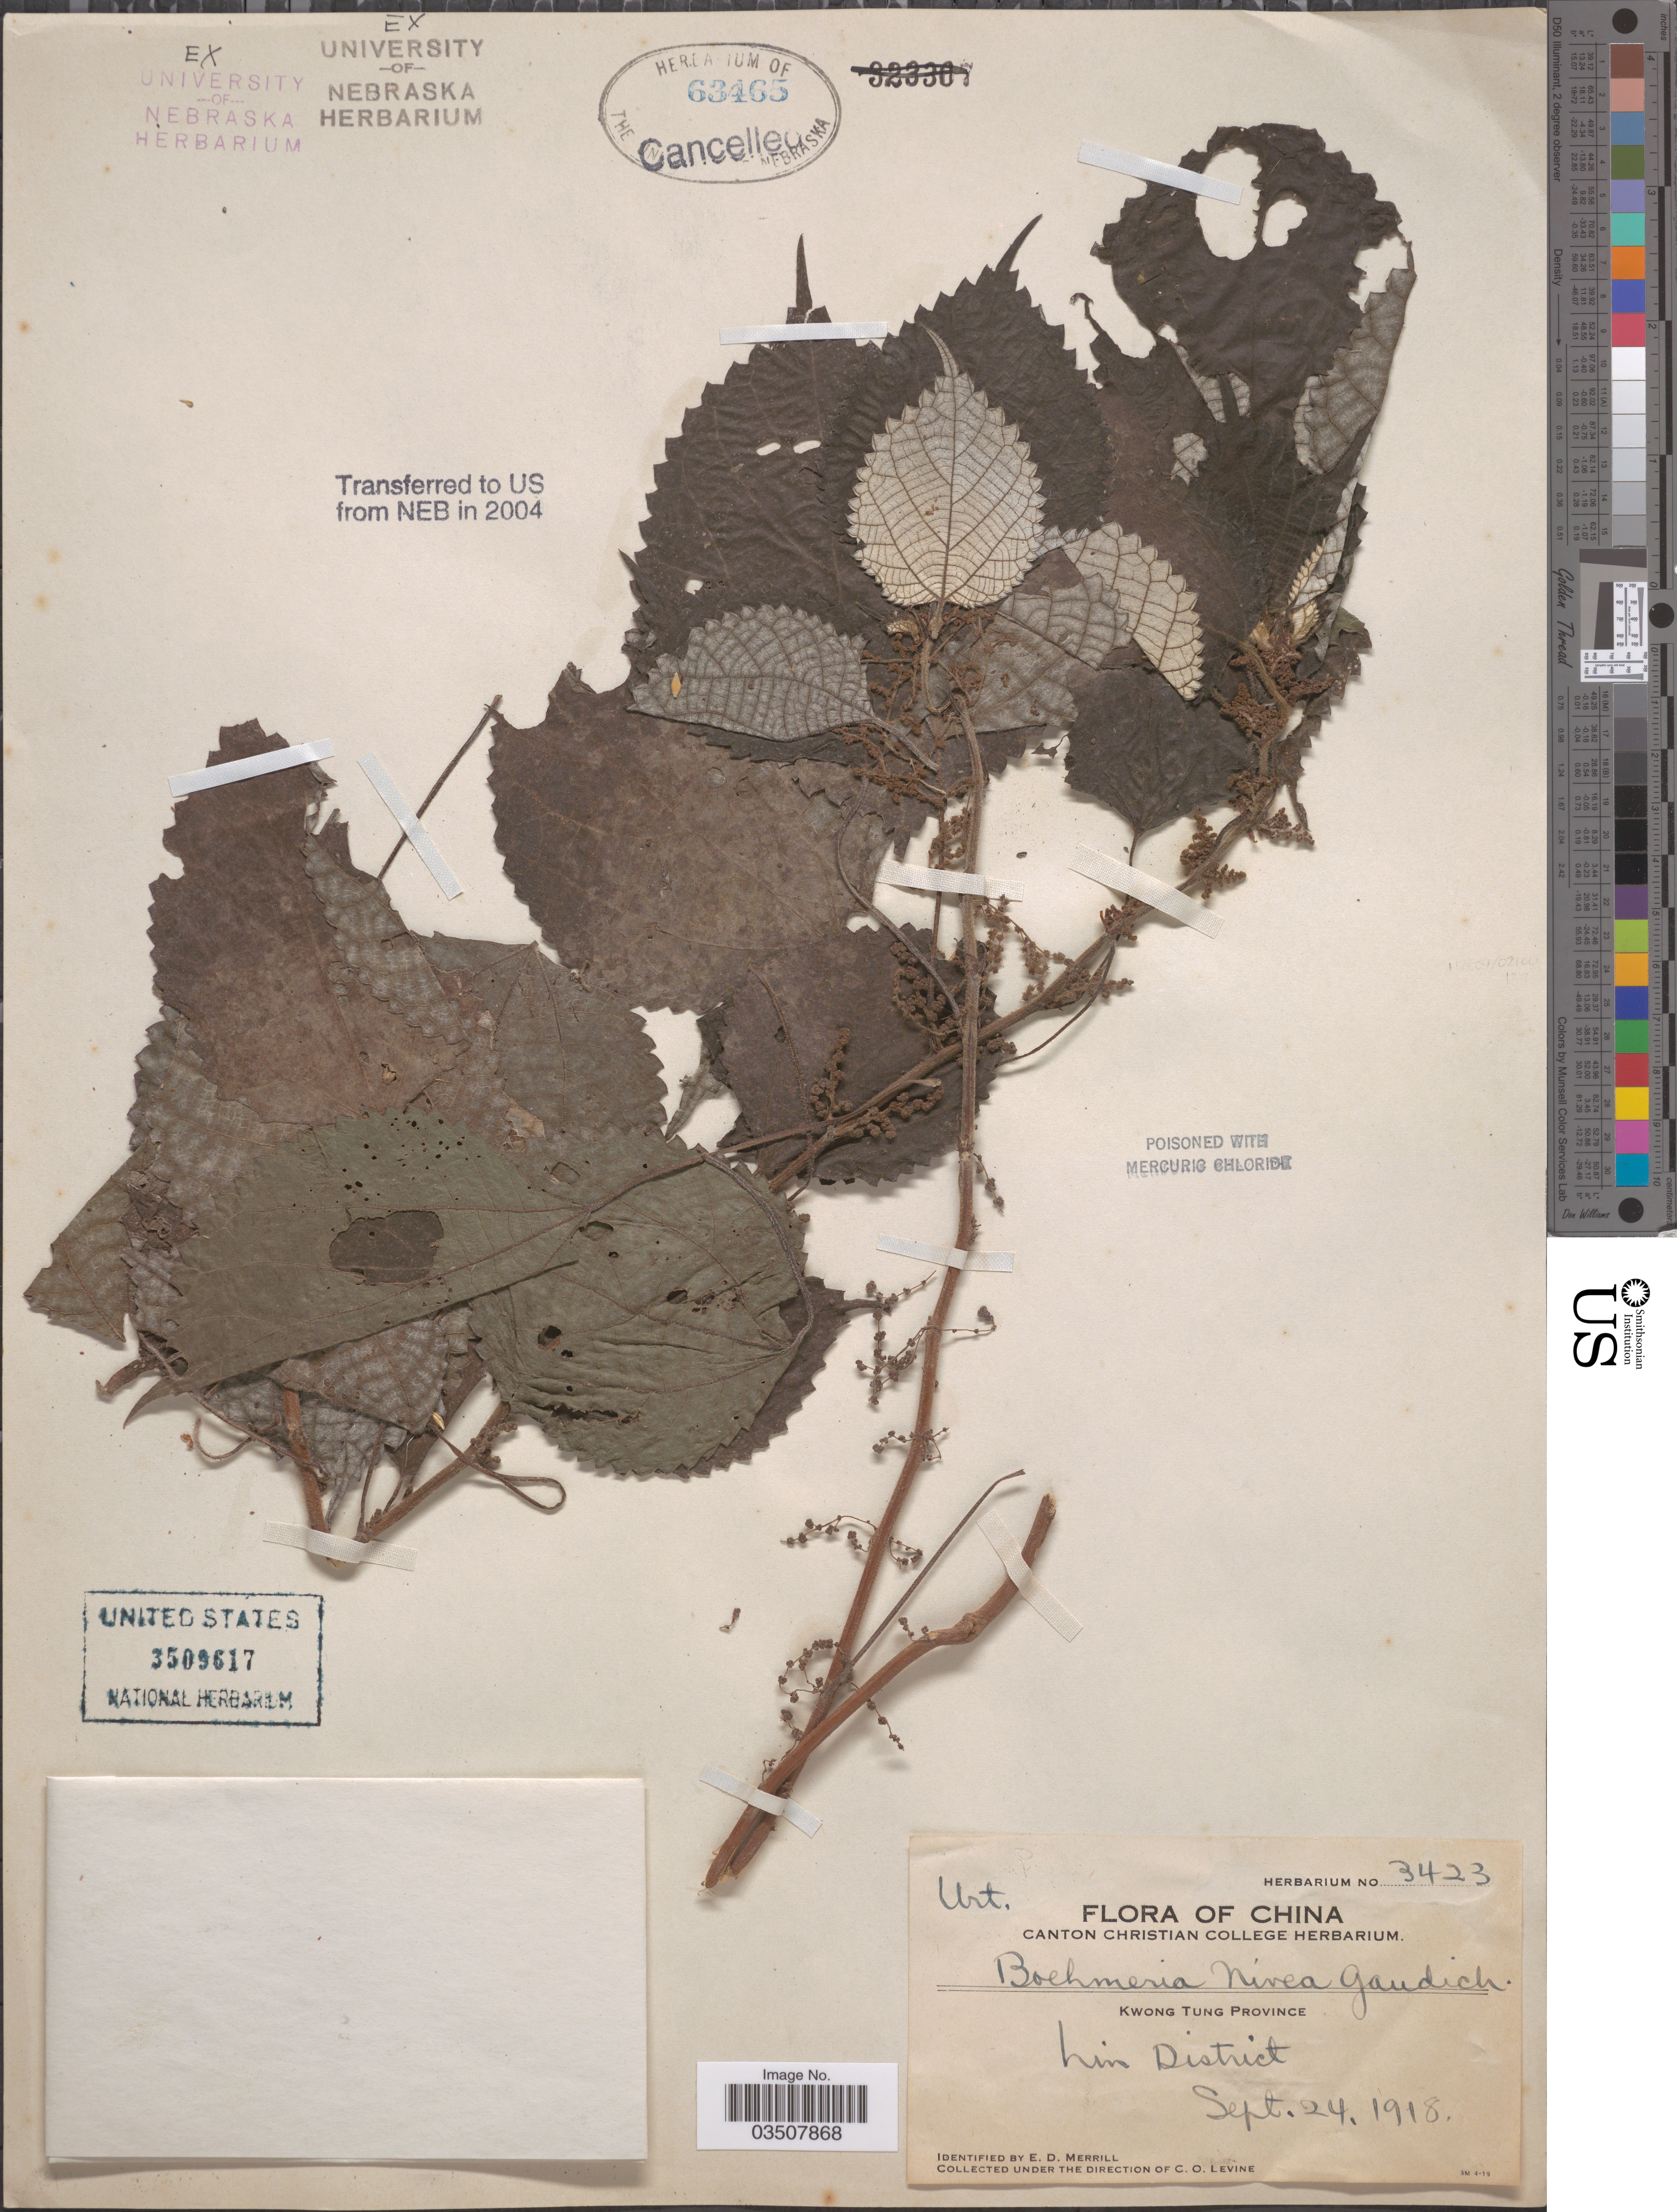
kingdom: Plantae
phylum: Tracheophyta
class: Magnoliopsida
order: Rosales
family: Urticaceae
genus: Boehmeria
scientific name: Boehmeria nivea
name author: (L.) Gaudich.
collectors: C. O. Levine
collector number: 3423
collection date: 1918-09-24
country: China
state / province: Guangdong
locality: Kwong Tung Province. Lin District.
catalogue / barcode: US 3509617